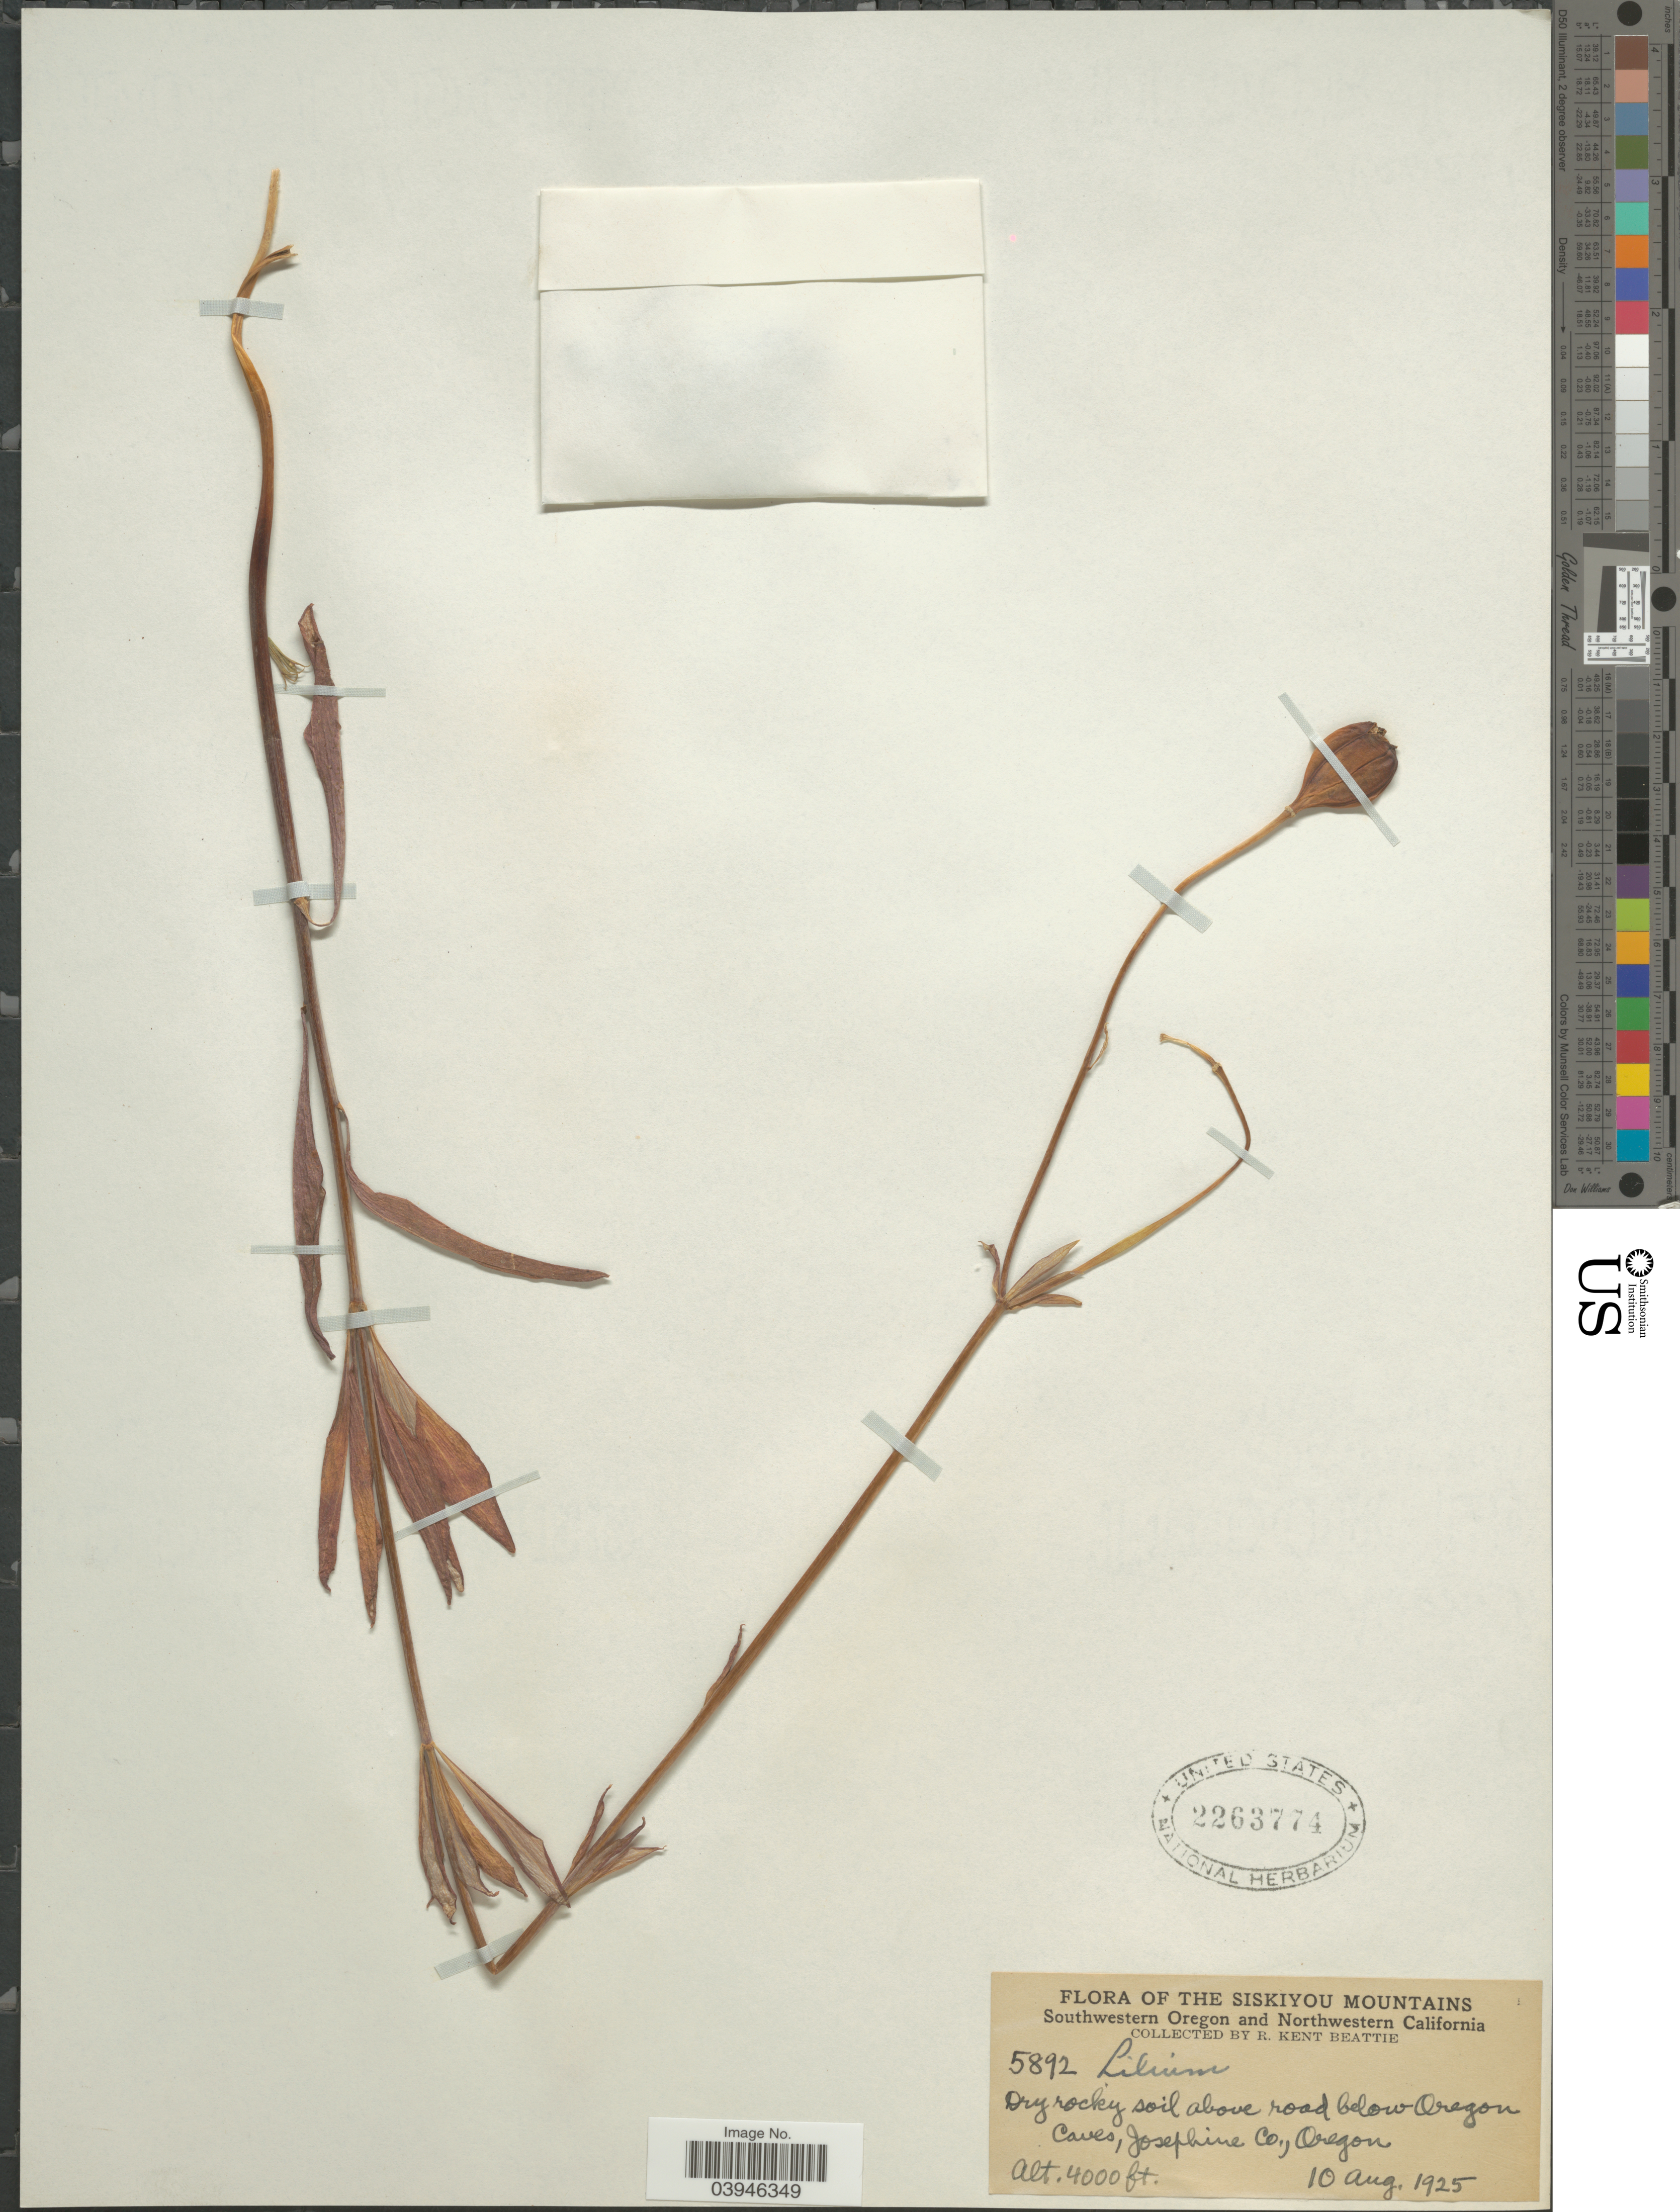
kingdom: Plantae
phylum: Tracheophyta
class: Liliopsida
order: Liliales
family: Liliaceae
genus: Lilium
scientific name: Lilium sp.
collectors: R. K. Beattie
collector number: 5892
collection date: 1925-08-10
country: United States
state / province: Oregon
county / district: Josephine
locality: Siskiyou Mountains. Southwestern Oregon. Above road below Oregon Caves, Josephine Co.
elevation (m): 1219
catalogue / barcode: US 2263774